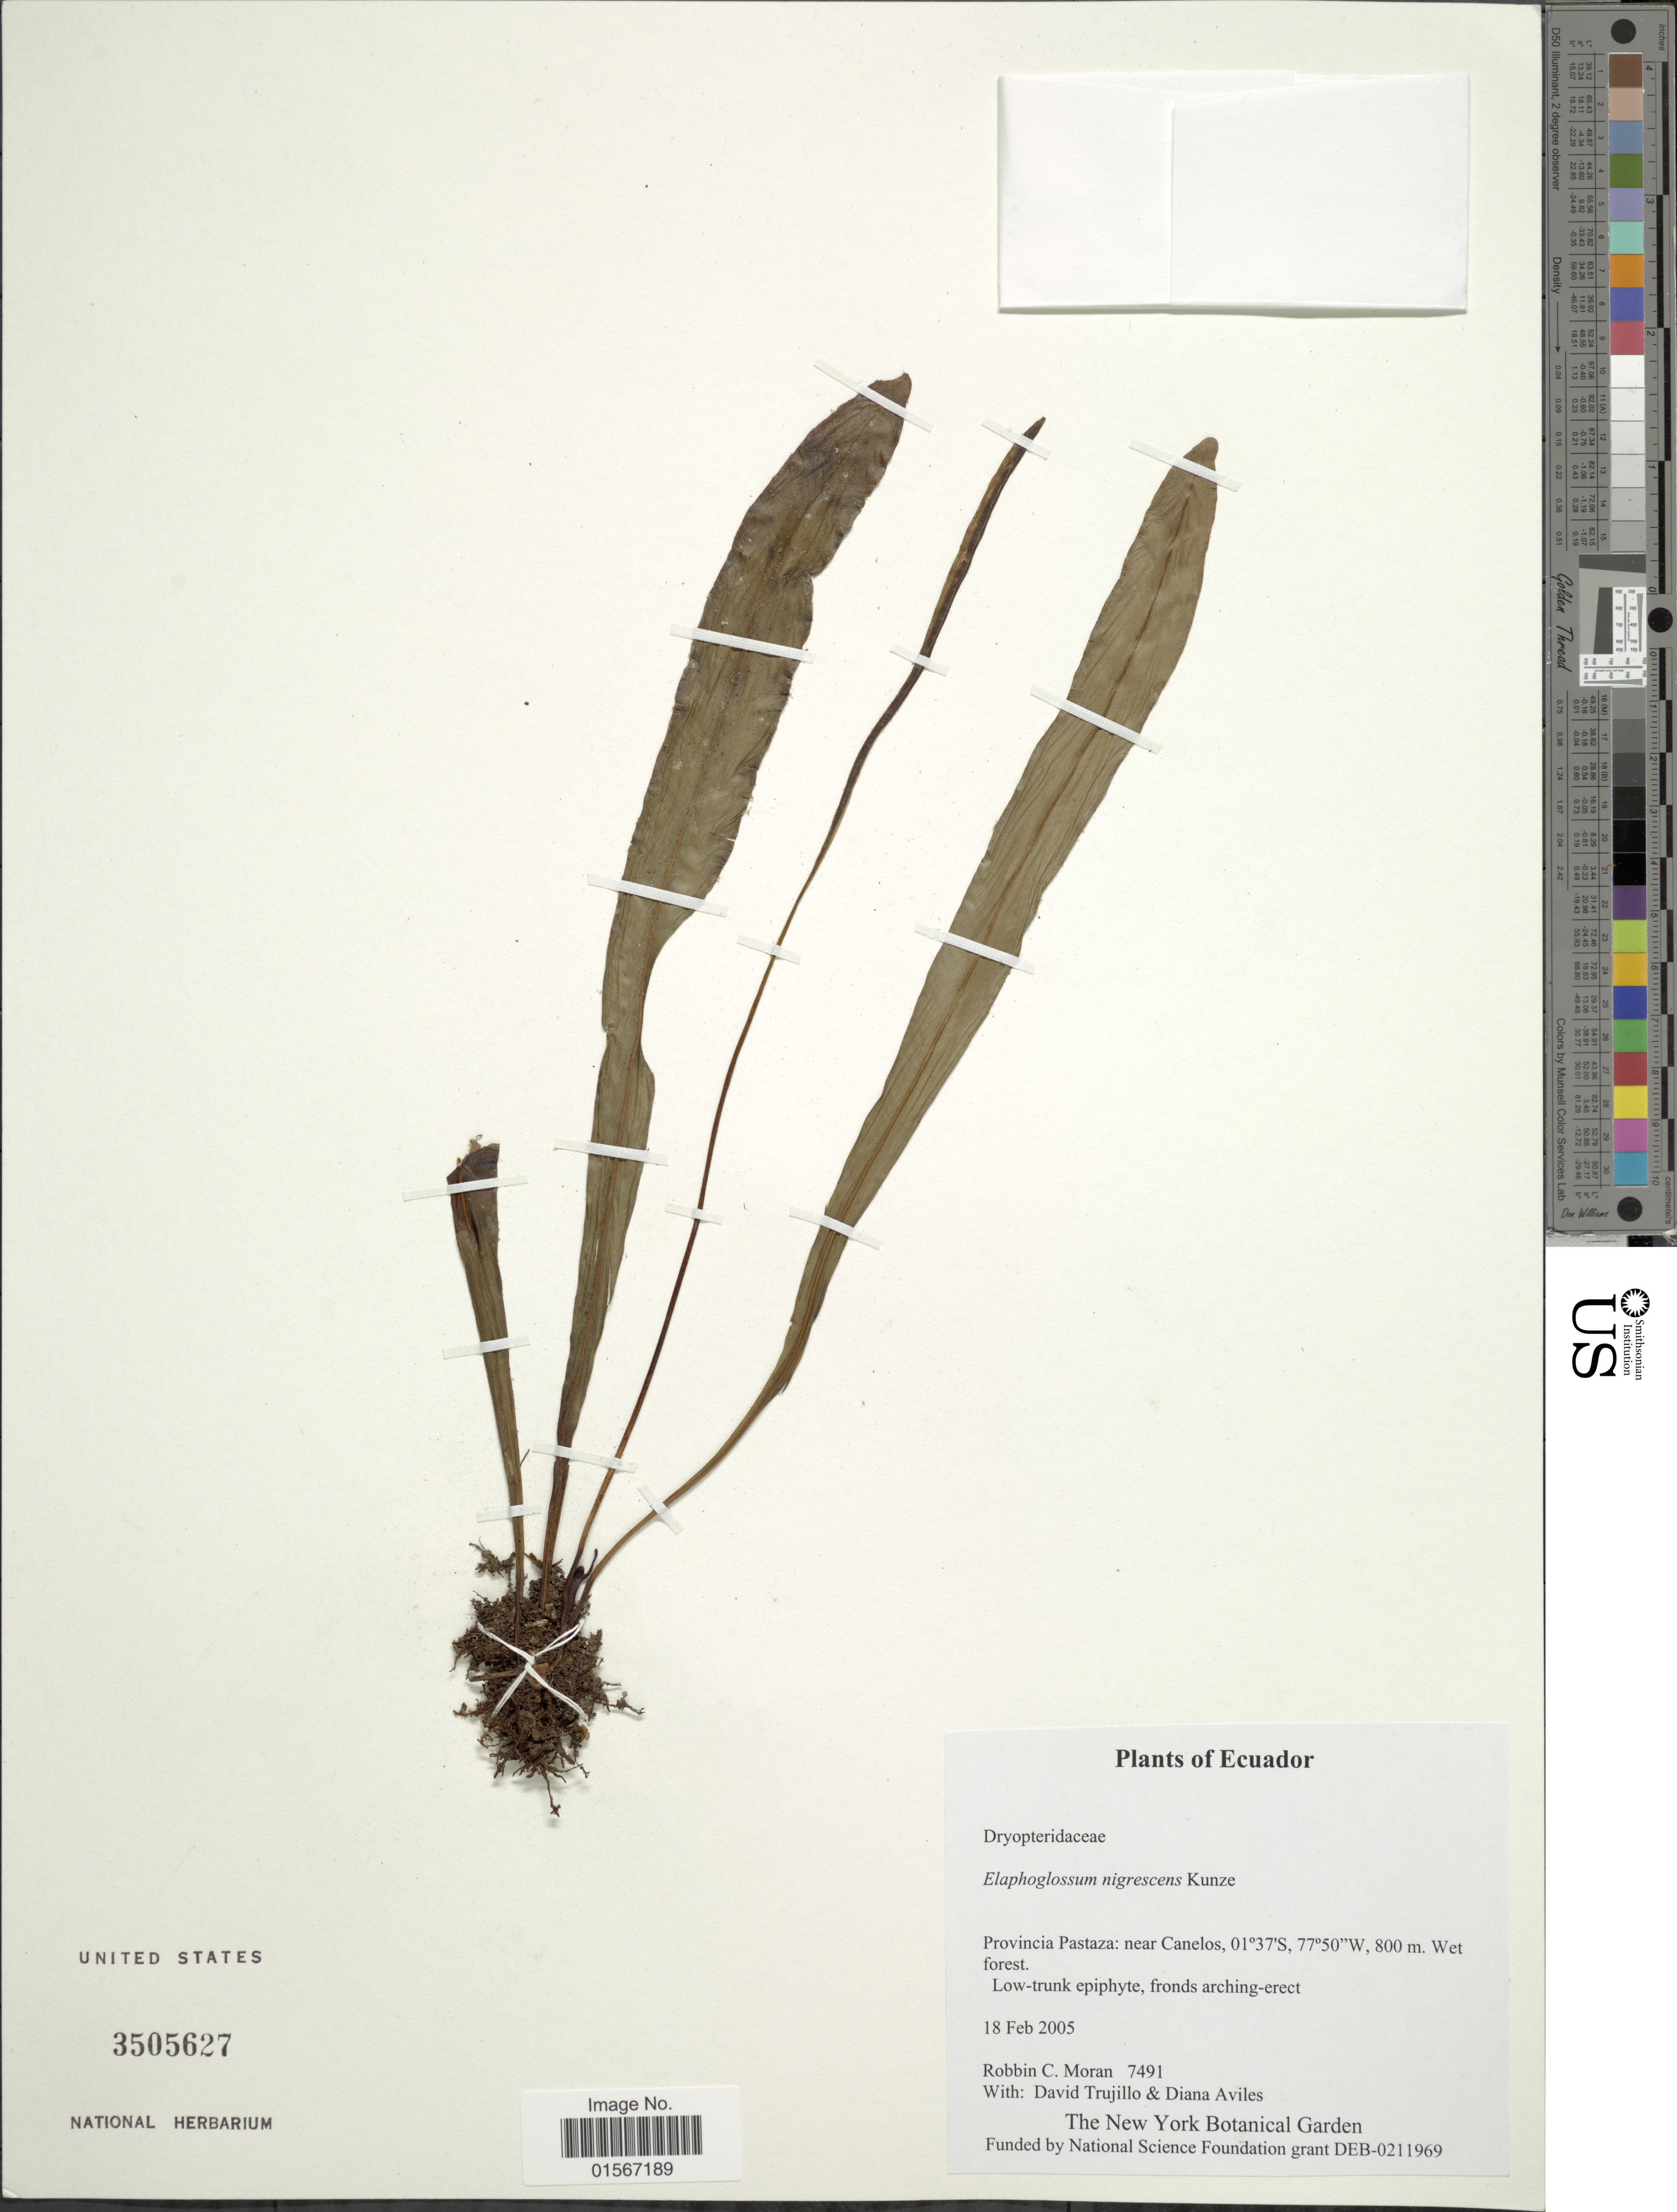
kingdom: Plantae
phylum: Tracheophyta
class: Polypodiopsida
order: Polypodiales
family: Dryopteridaceae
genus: Elaphoglossum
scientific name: Elaphoglossum nigrescens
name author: (Hook.) T. Moore ex Diels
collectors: R. C. Moran, D. Trujillo & D. Aviles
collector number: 7491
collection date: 2005-02-18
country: Ecuador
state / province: Pastaza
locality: Ecuador, Provincia Pastaza: near Canelos.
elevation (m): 800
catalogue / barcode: US 3505627